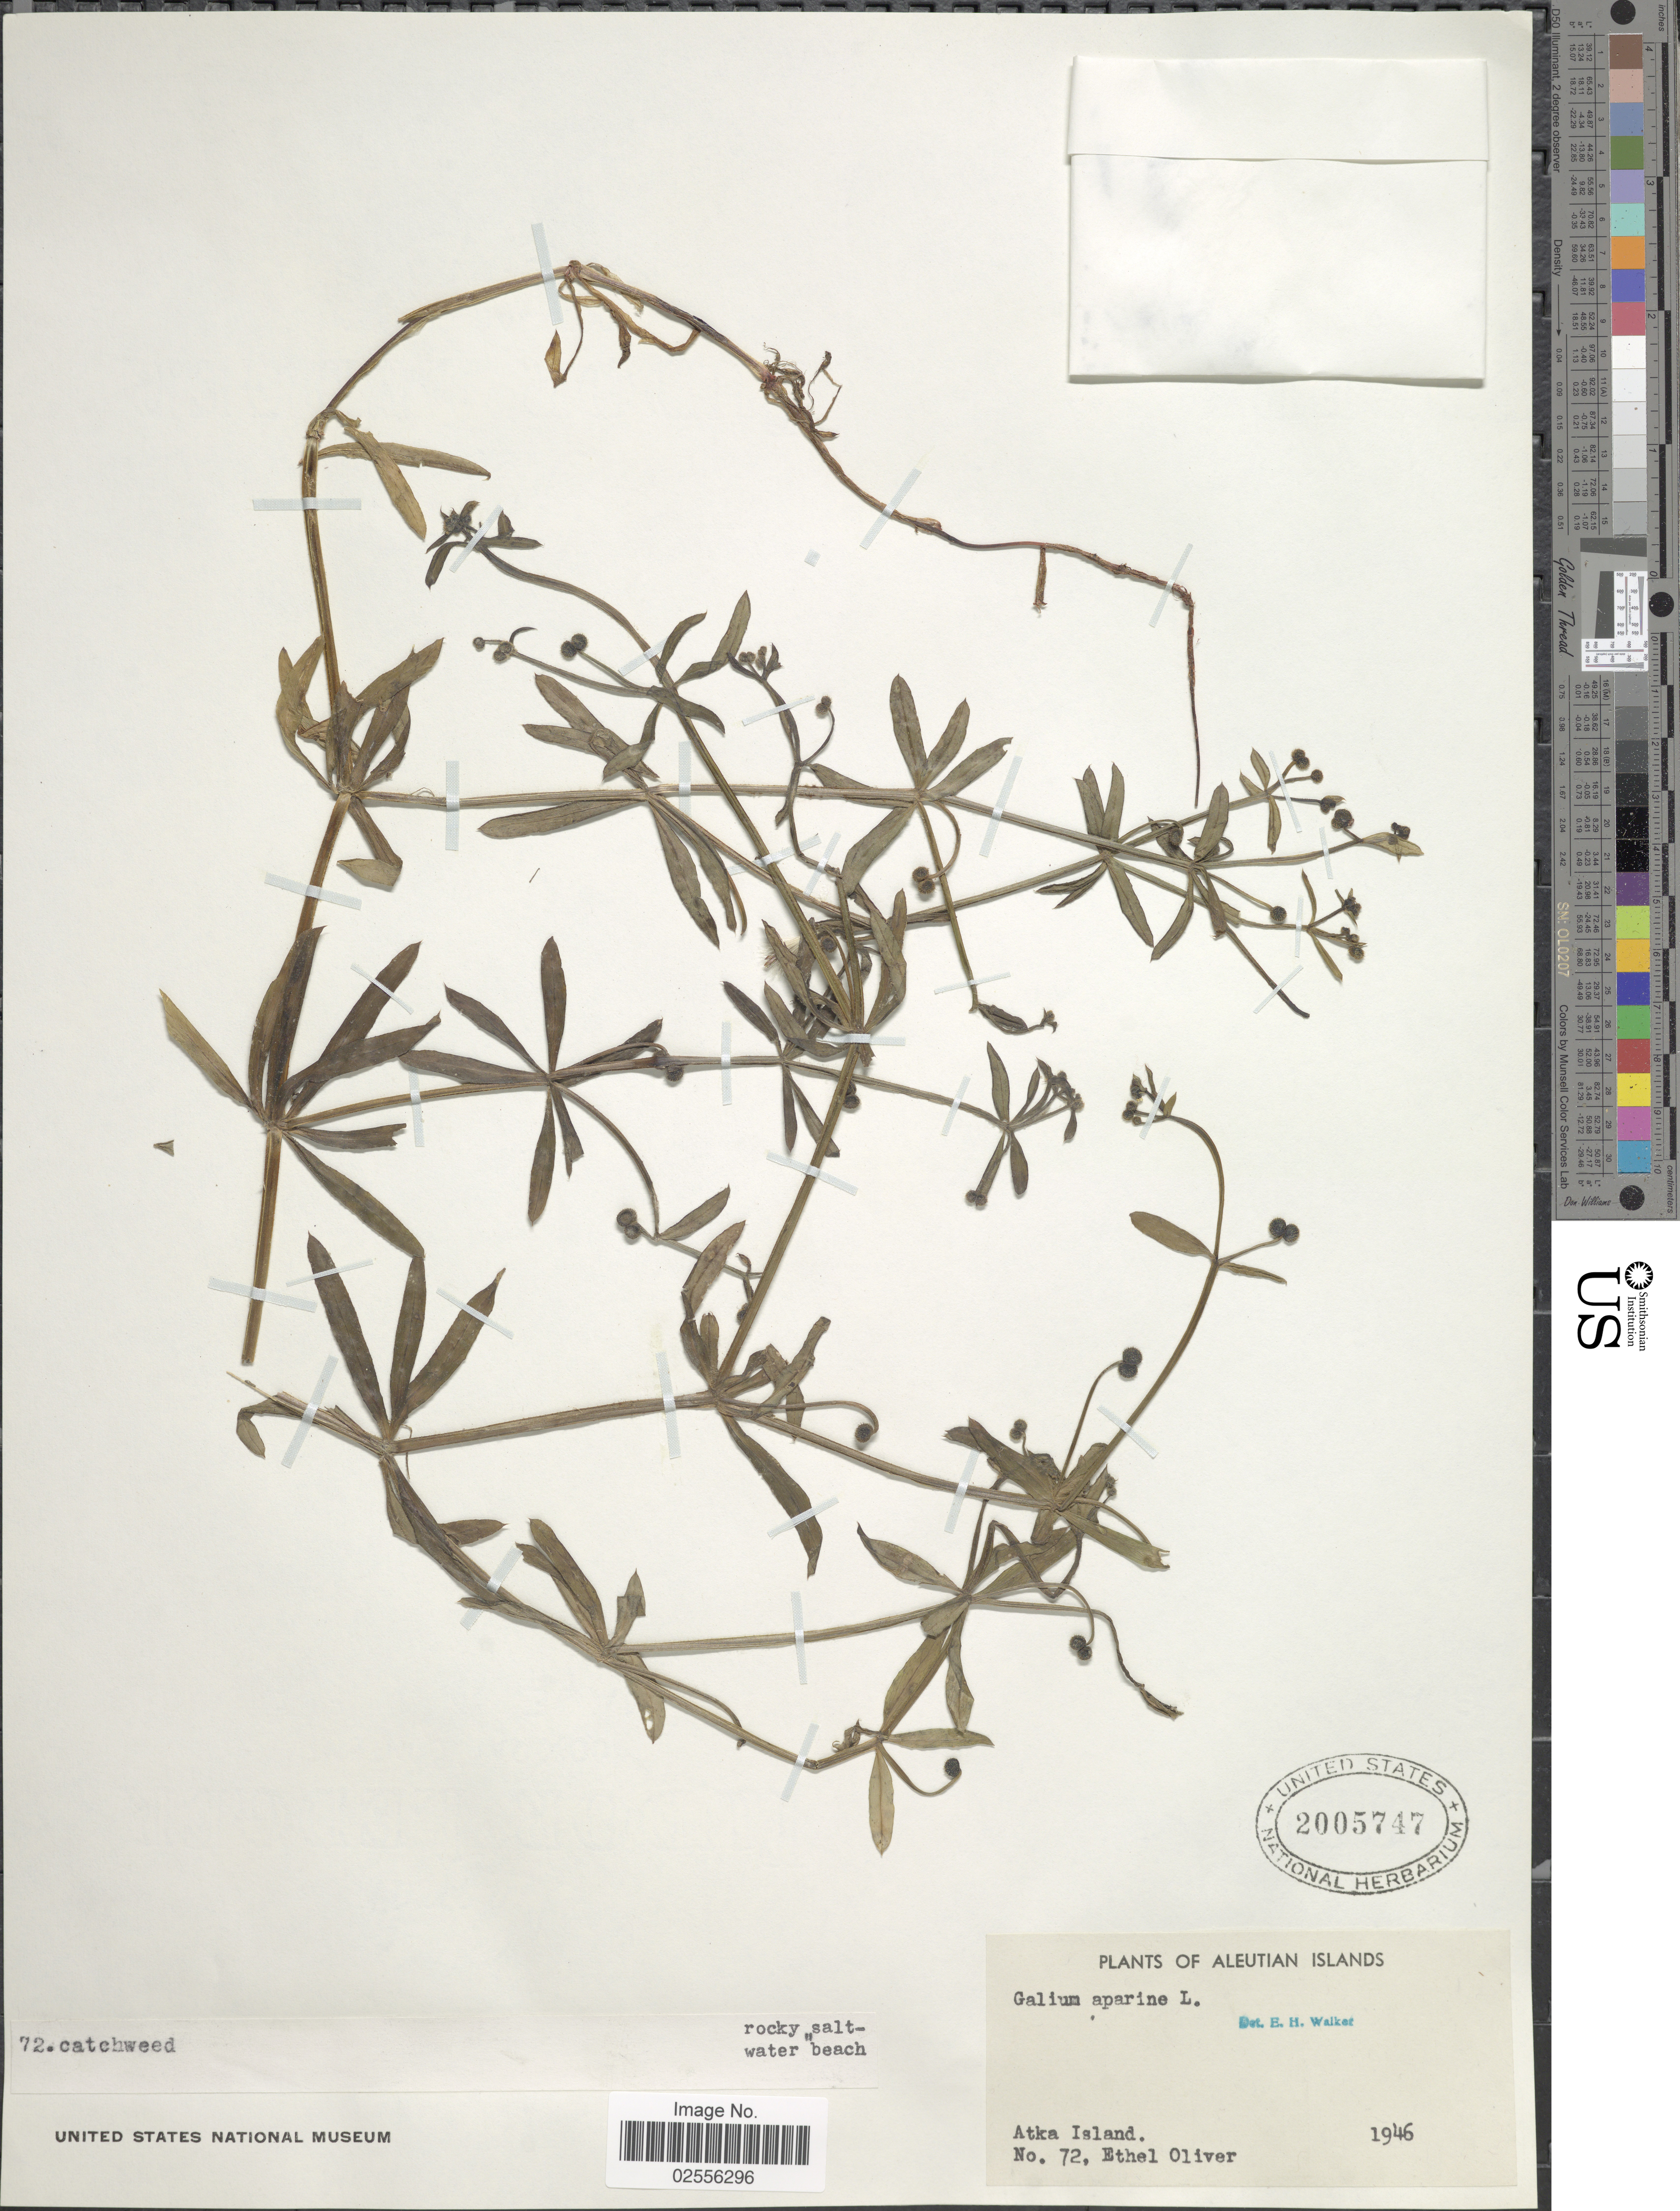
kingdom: Plantae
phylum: Tracheophyta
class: Magnoliopsida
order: Gentianales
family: Rubiaceae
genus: Galium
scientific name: Galium aparine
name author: L.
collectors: E. Oliver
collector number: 72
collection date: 1946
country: United States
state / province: Alaska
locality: Aleutian Islands. Atka Island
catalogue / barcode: US 2005747